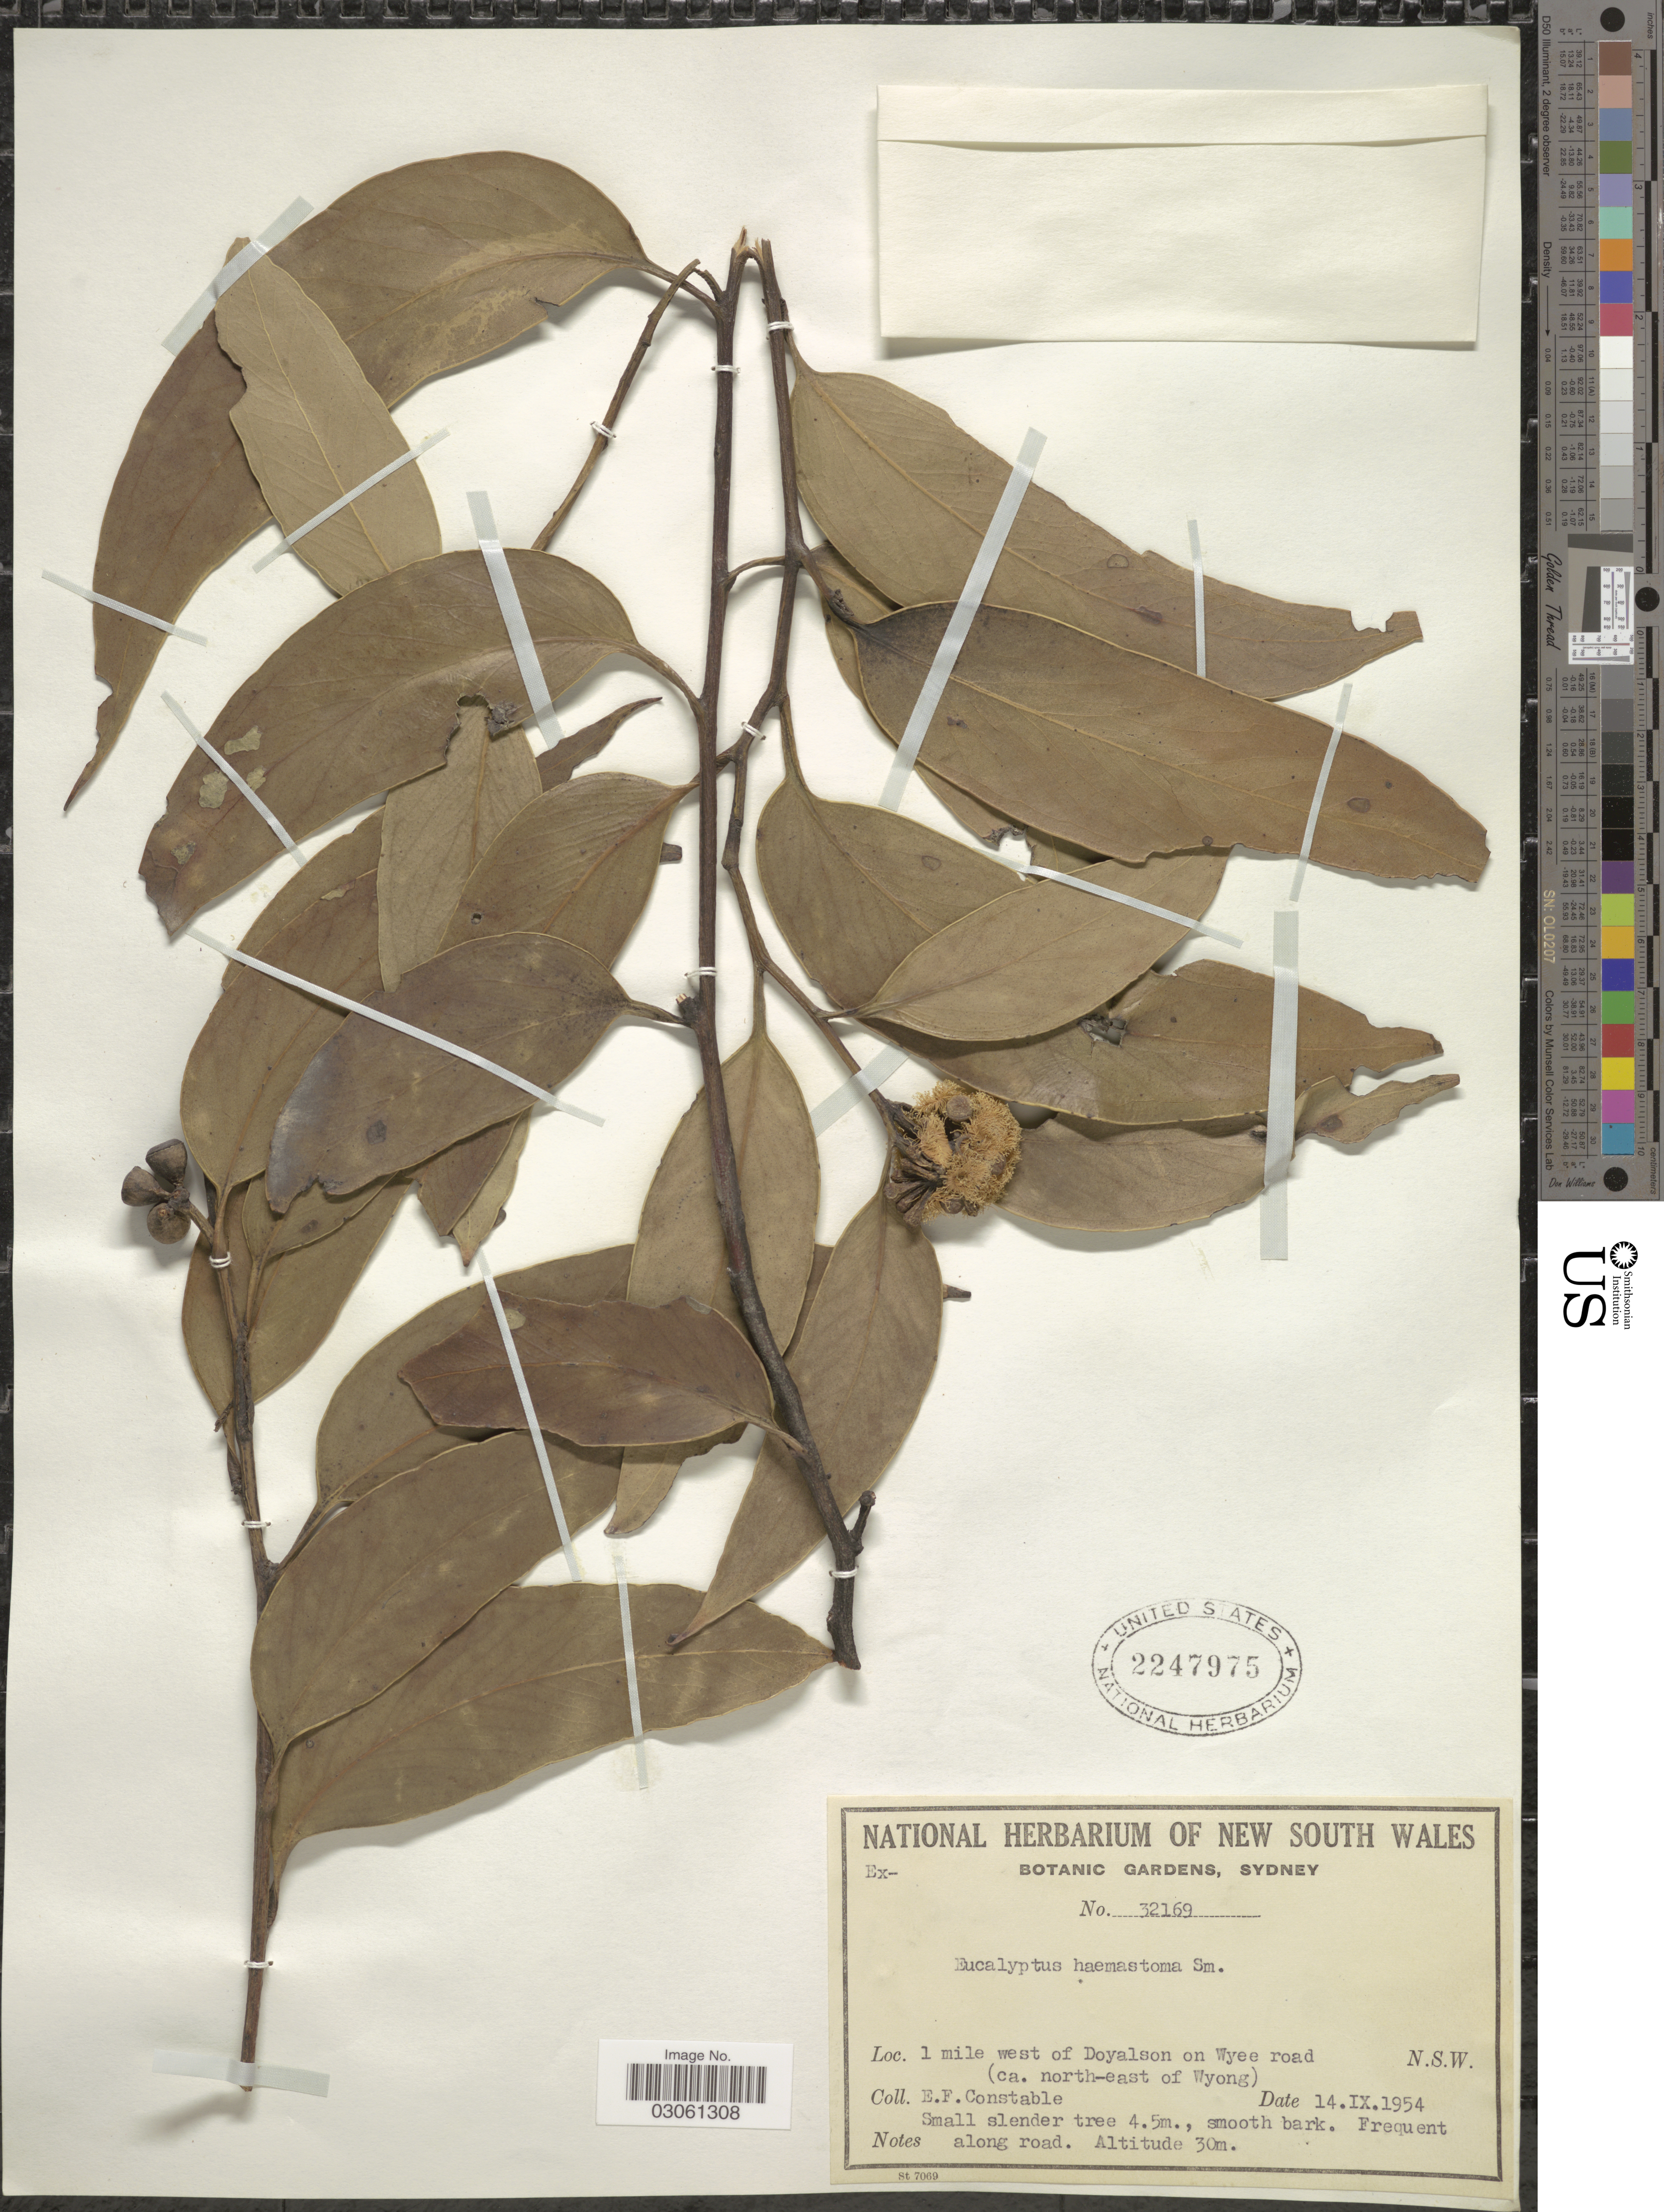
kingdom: Plantae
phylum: Tracheophyta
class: Magnoliopsida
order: Myrtales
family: Myrtaceae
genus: Eucalyptus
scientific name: Eucalyptus haemastoma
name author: Sm.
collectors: E. F. Constable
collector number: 32169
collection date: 1954-09-14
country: Australia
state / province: New South Wales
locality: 1 mile west of Doyalson on Wyee road (ca. north-east of Wyong).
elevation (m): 30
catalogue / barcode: US 2247975